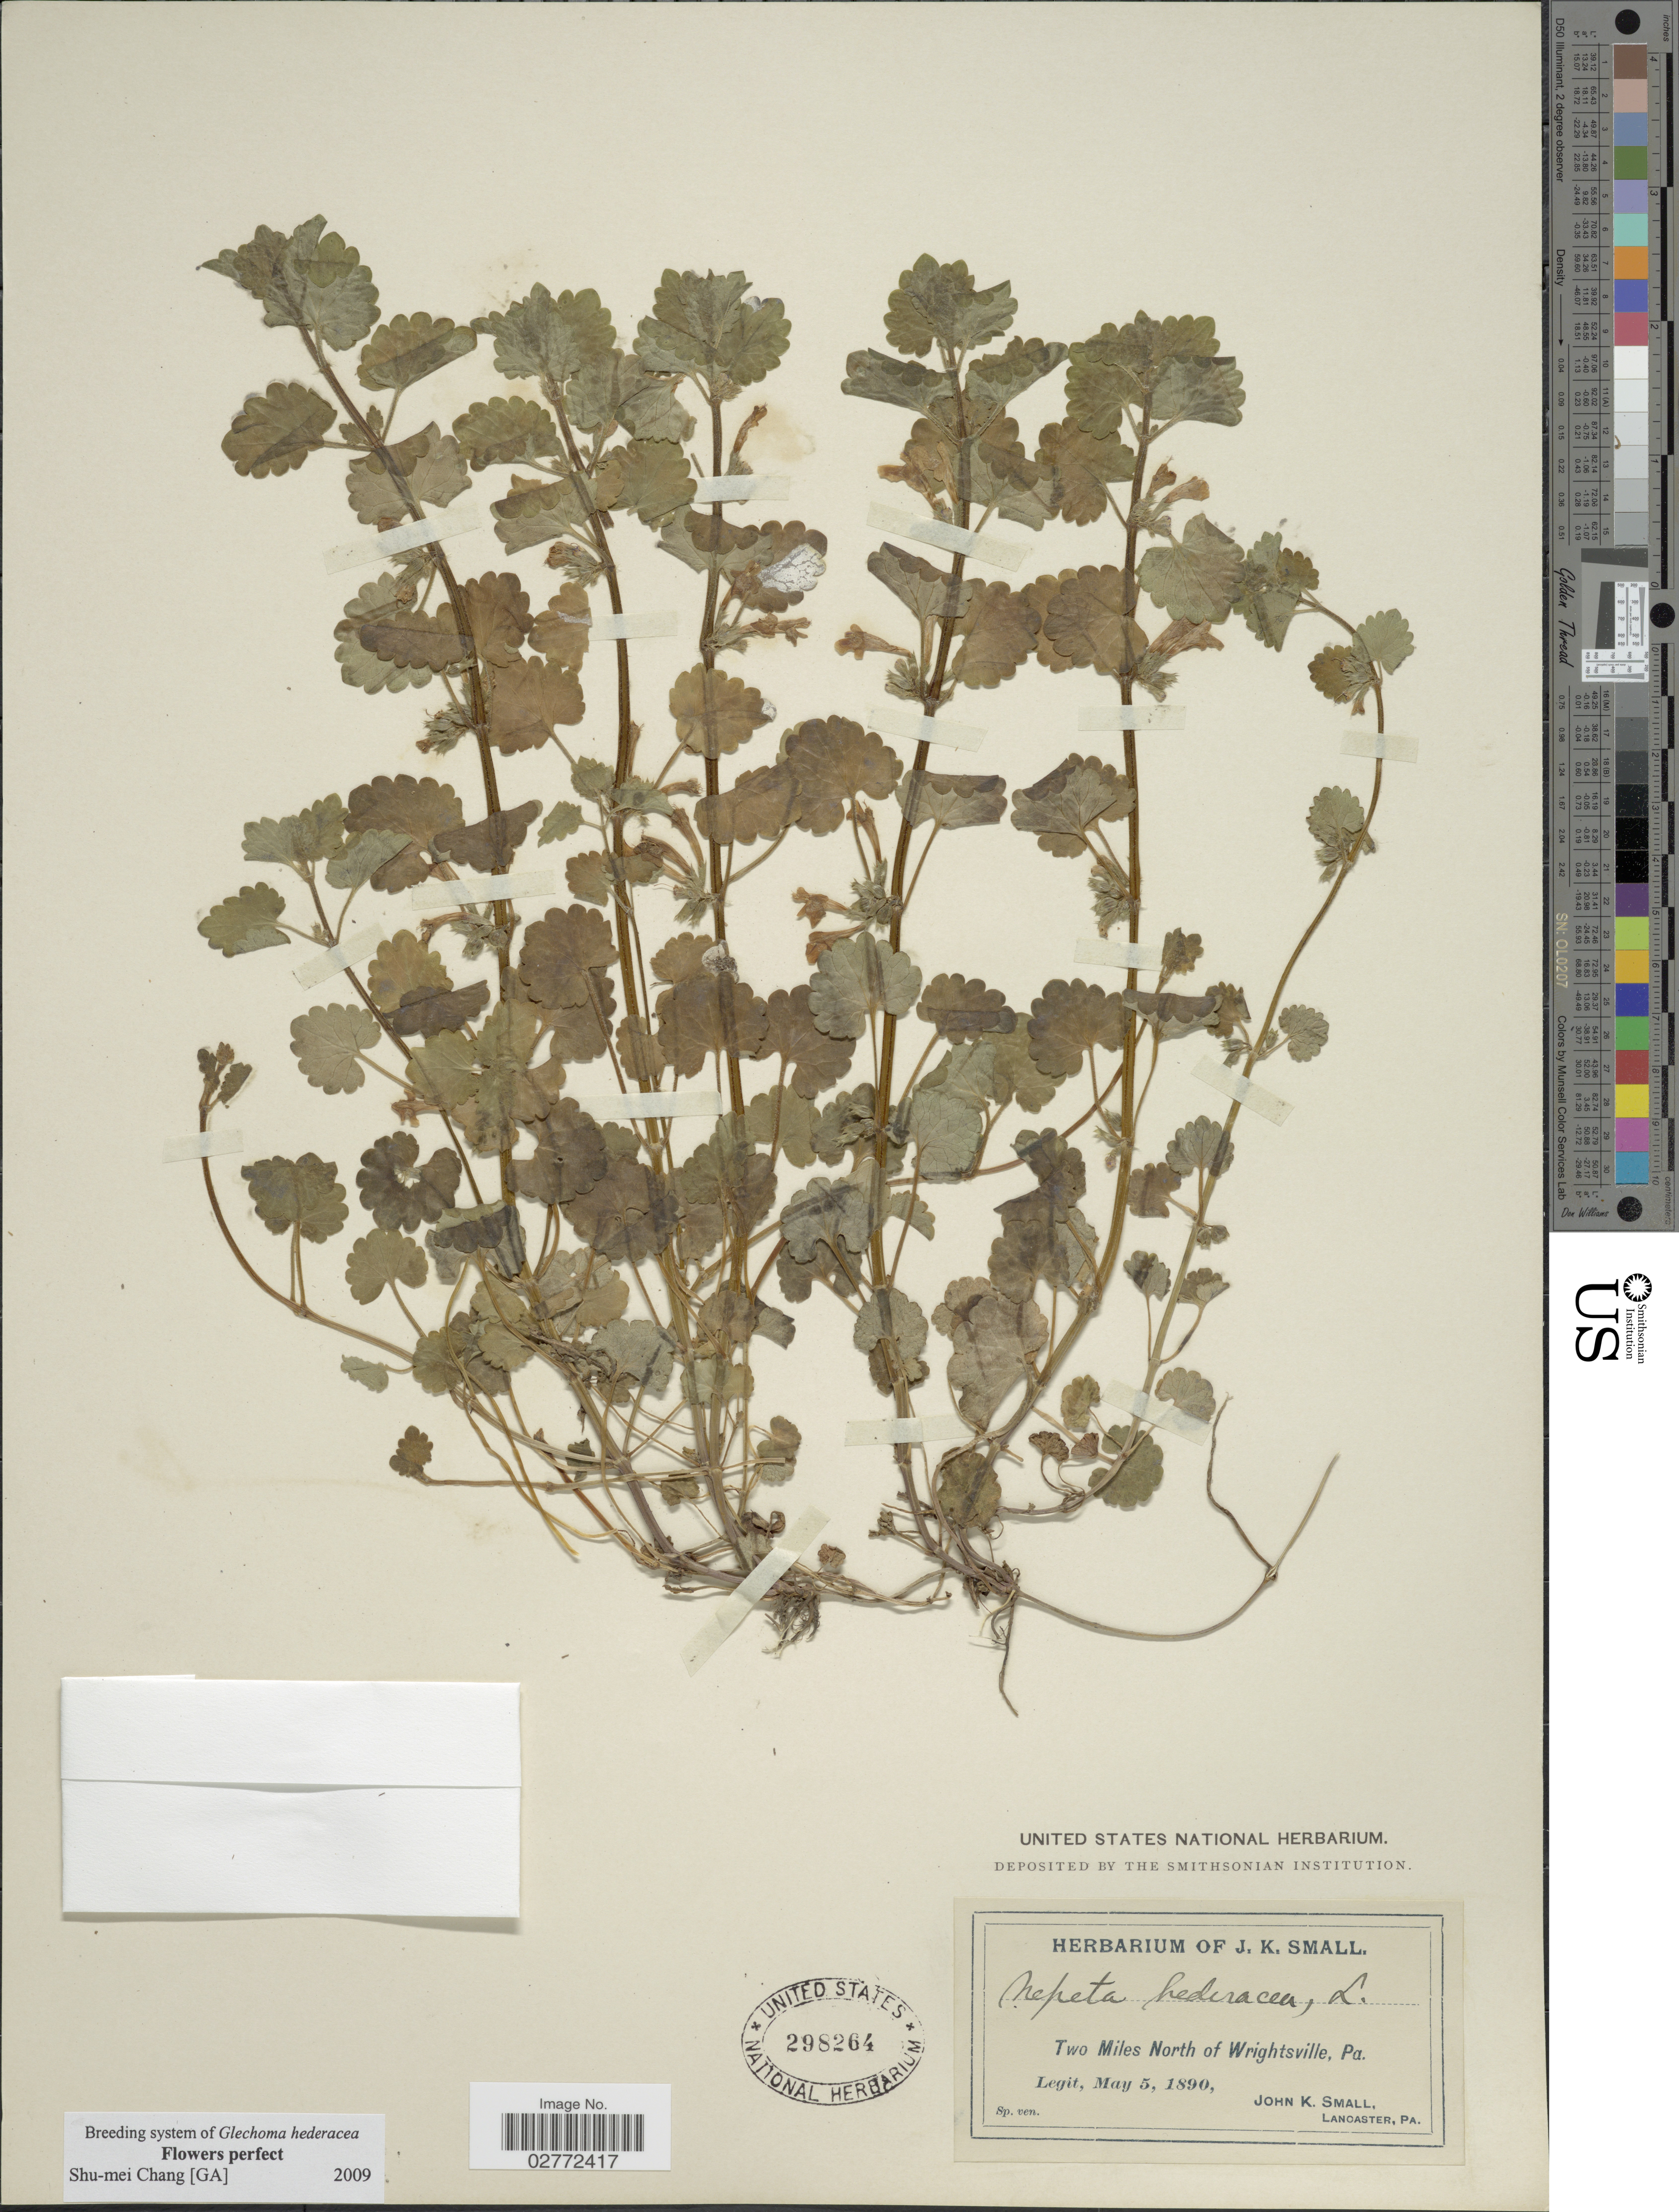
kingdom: Plantae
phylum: Tracheophyta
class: Magnoliopsida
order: Lamiales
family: Lamiaceae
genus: Glechoma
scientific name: Glechoma hederacea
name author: L.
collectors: J. K. Small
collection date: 1890-05-05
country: United States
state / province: Pennsylvania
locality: Two Miles North of Wrightsville.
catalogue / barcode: US 298264